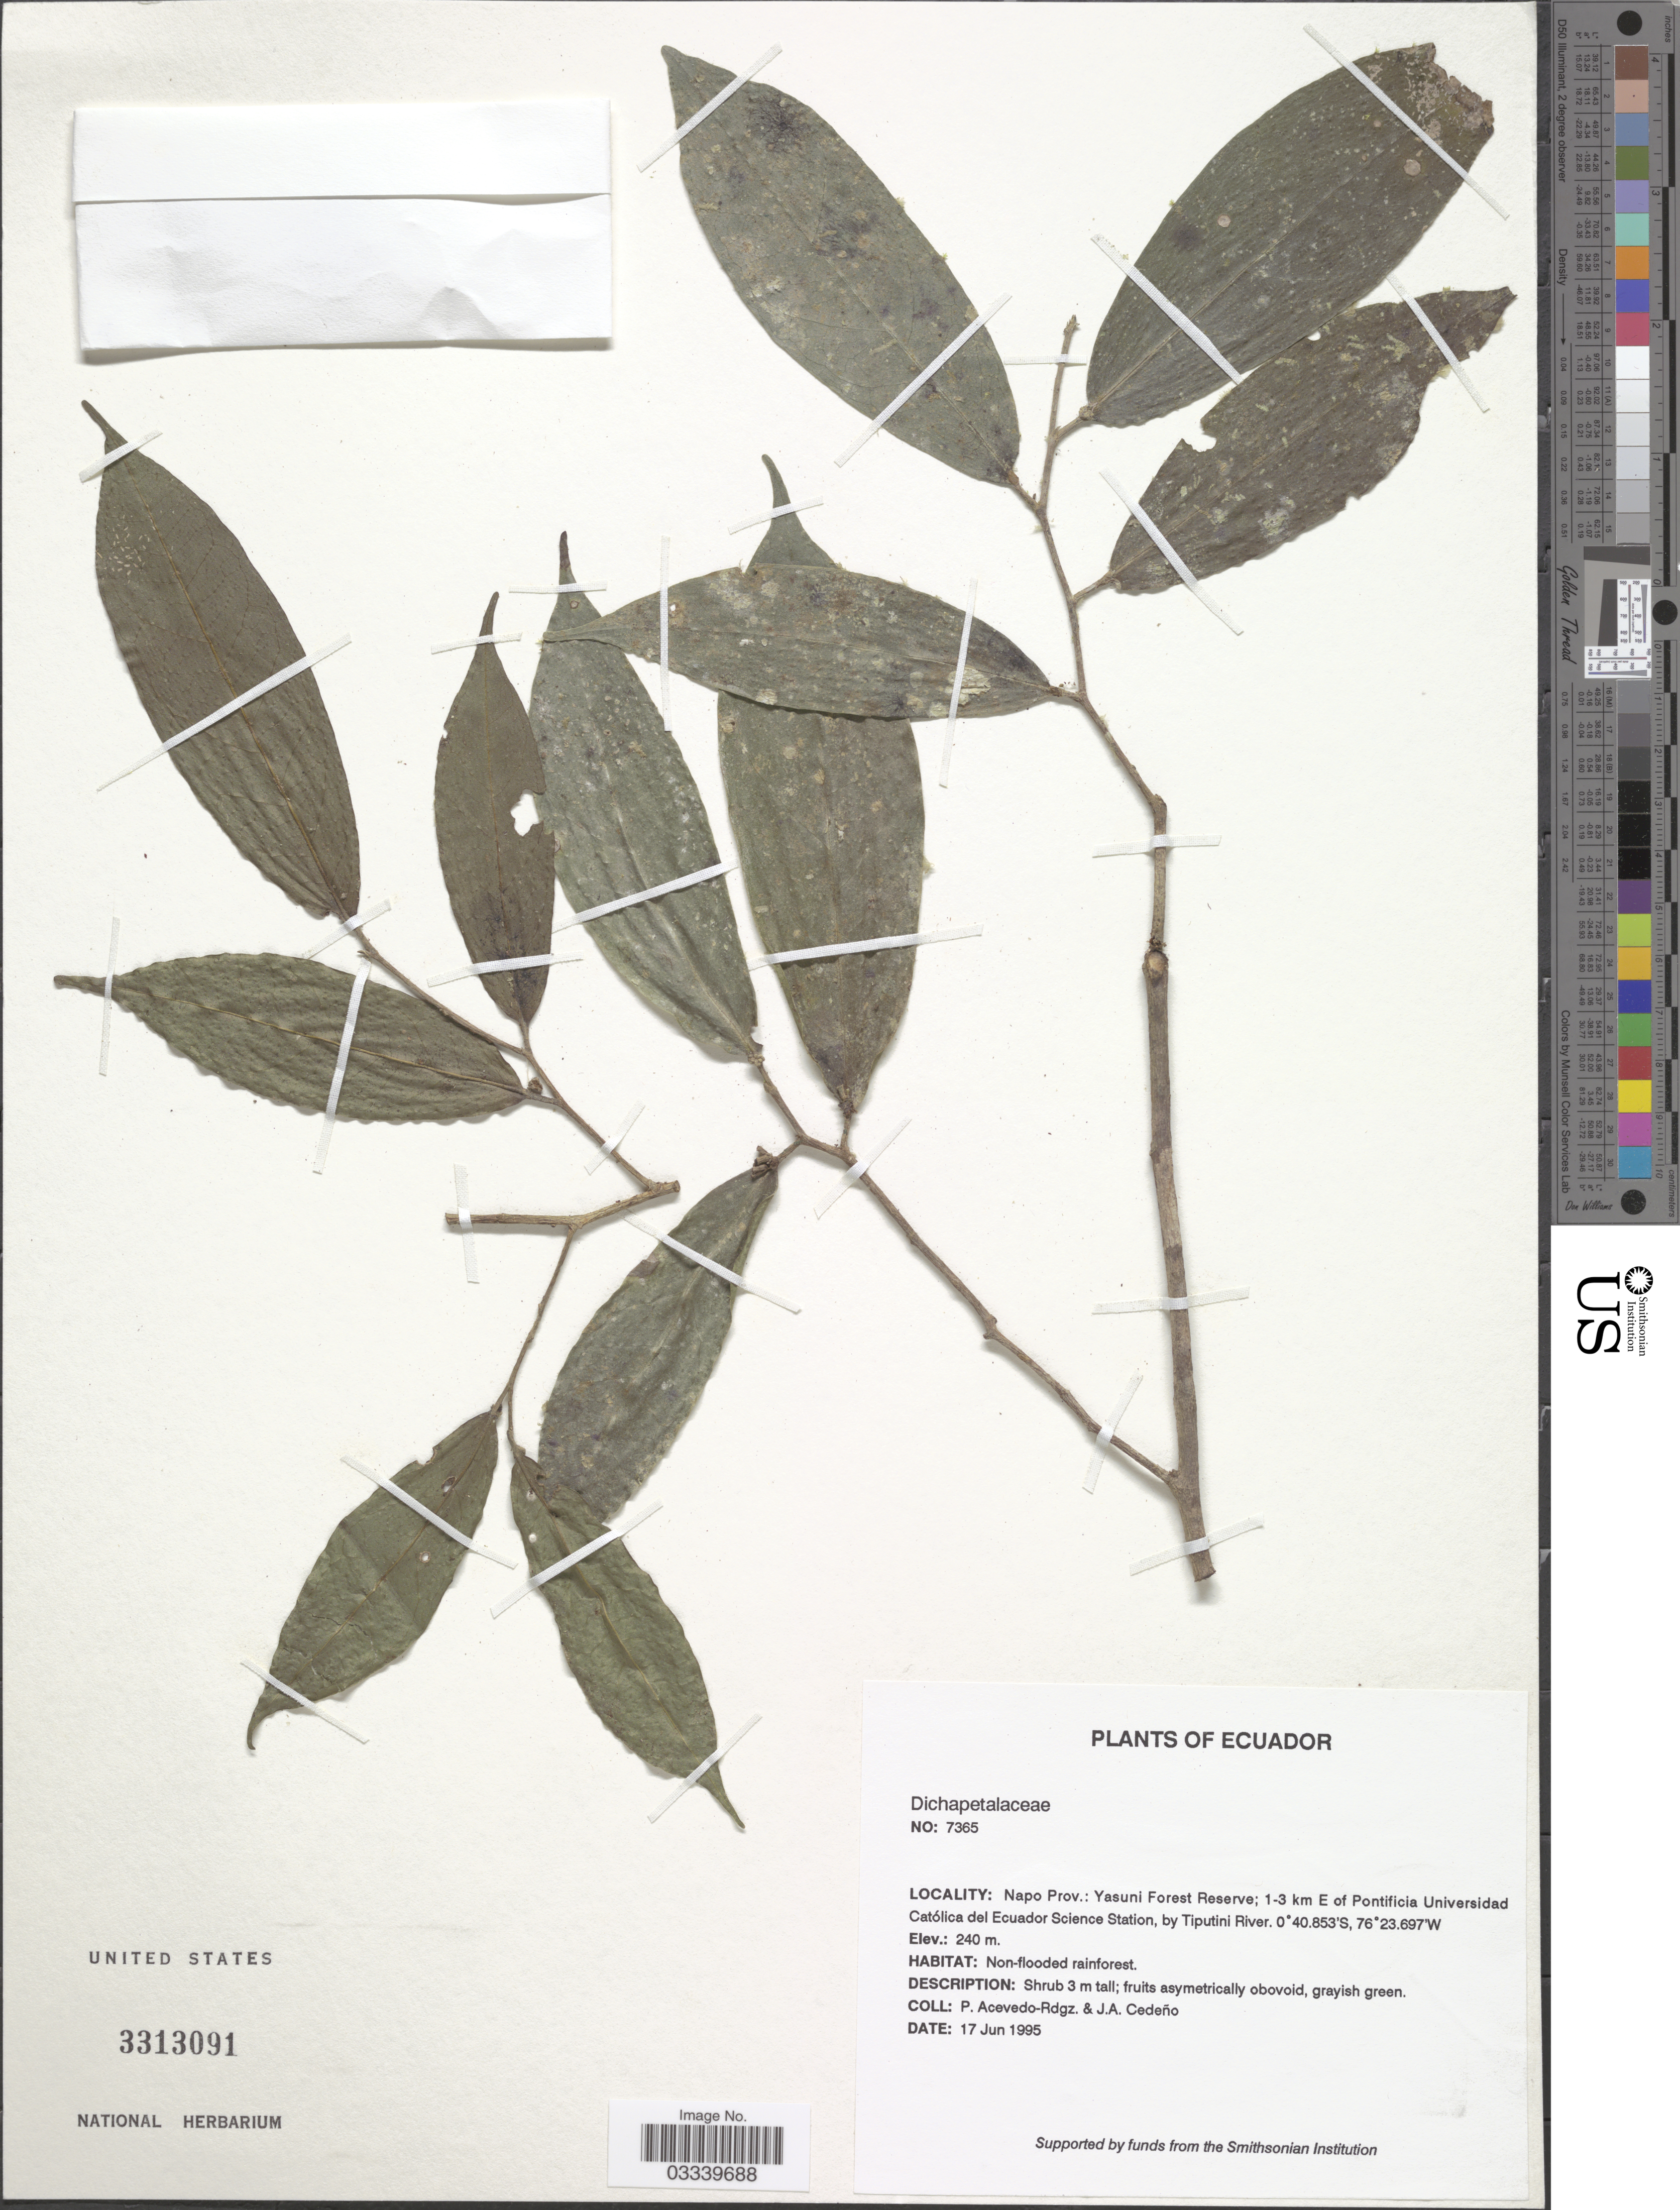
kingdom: Plantae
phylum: Tracheophyta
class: Magnoliopsida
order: Malpighiales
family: Dichapetalaceae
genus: Tapura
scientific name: Tapura sp.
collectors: P. Acevedo-Rodr. & J. A. Cedeno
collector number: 7365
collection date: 1995-06-17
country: Ecuador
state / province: Napo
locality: Yasuni Forest Reserve; 1-3 km E of Pontificia Universidad Católlica del Eciador Science Station, by Tiputini River.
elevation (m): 240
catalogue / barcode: US 3313091